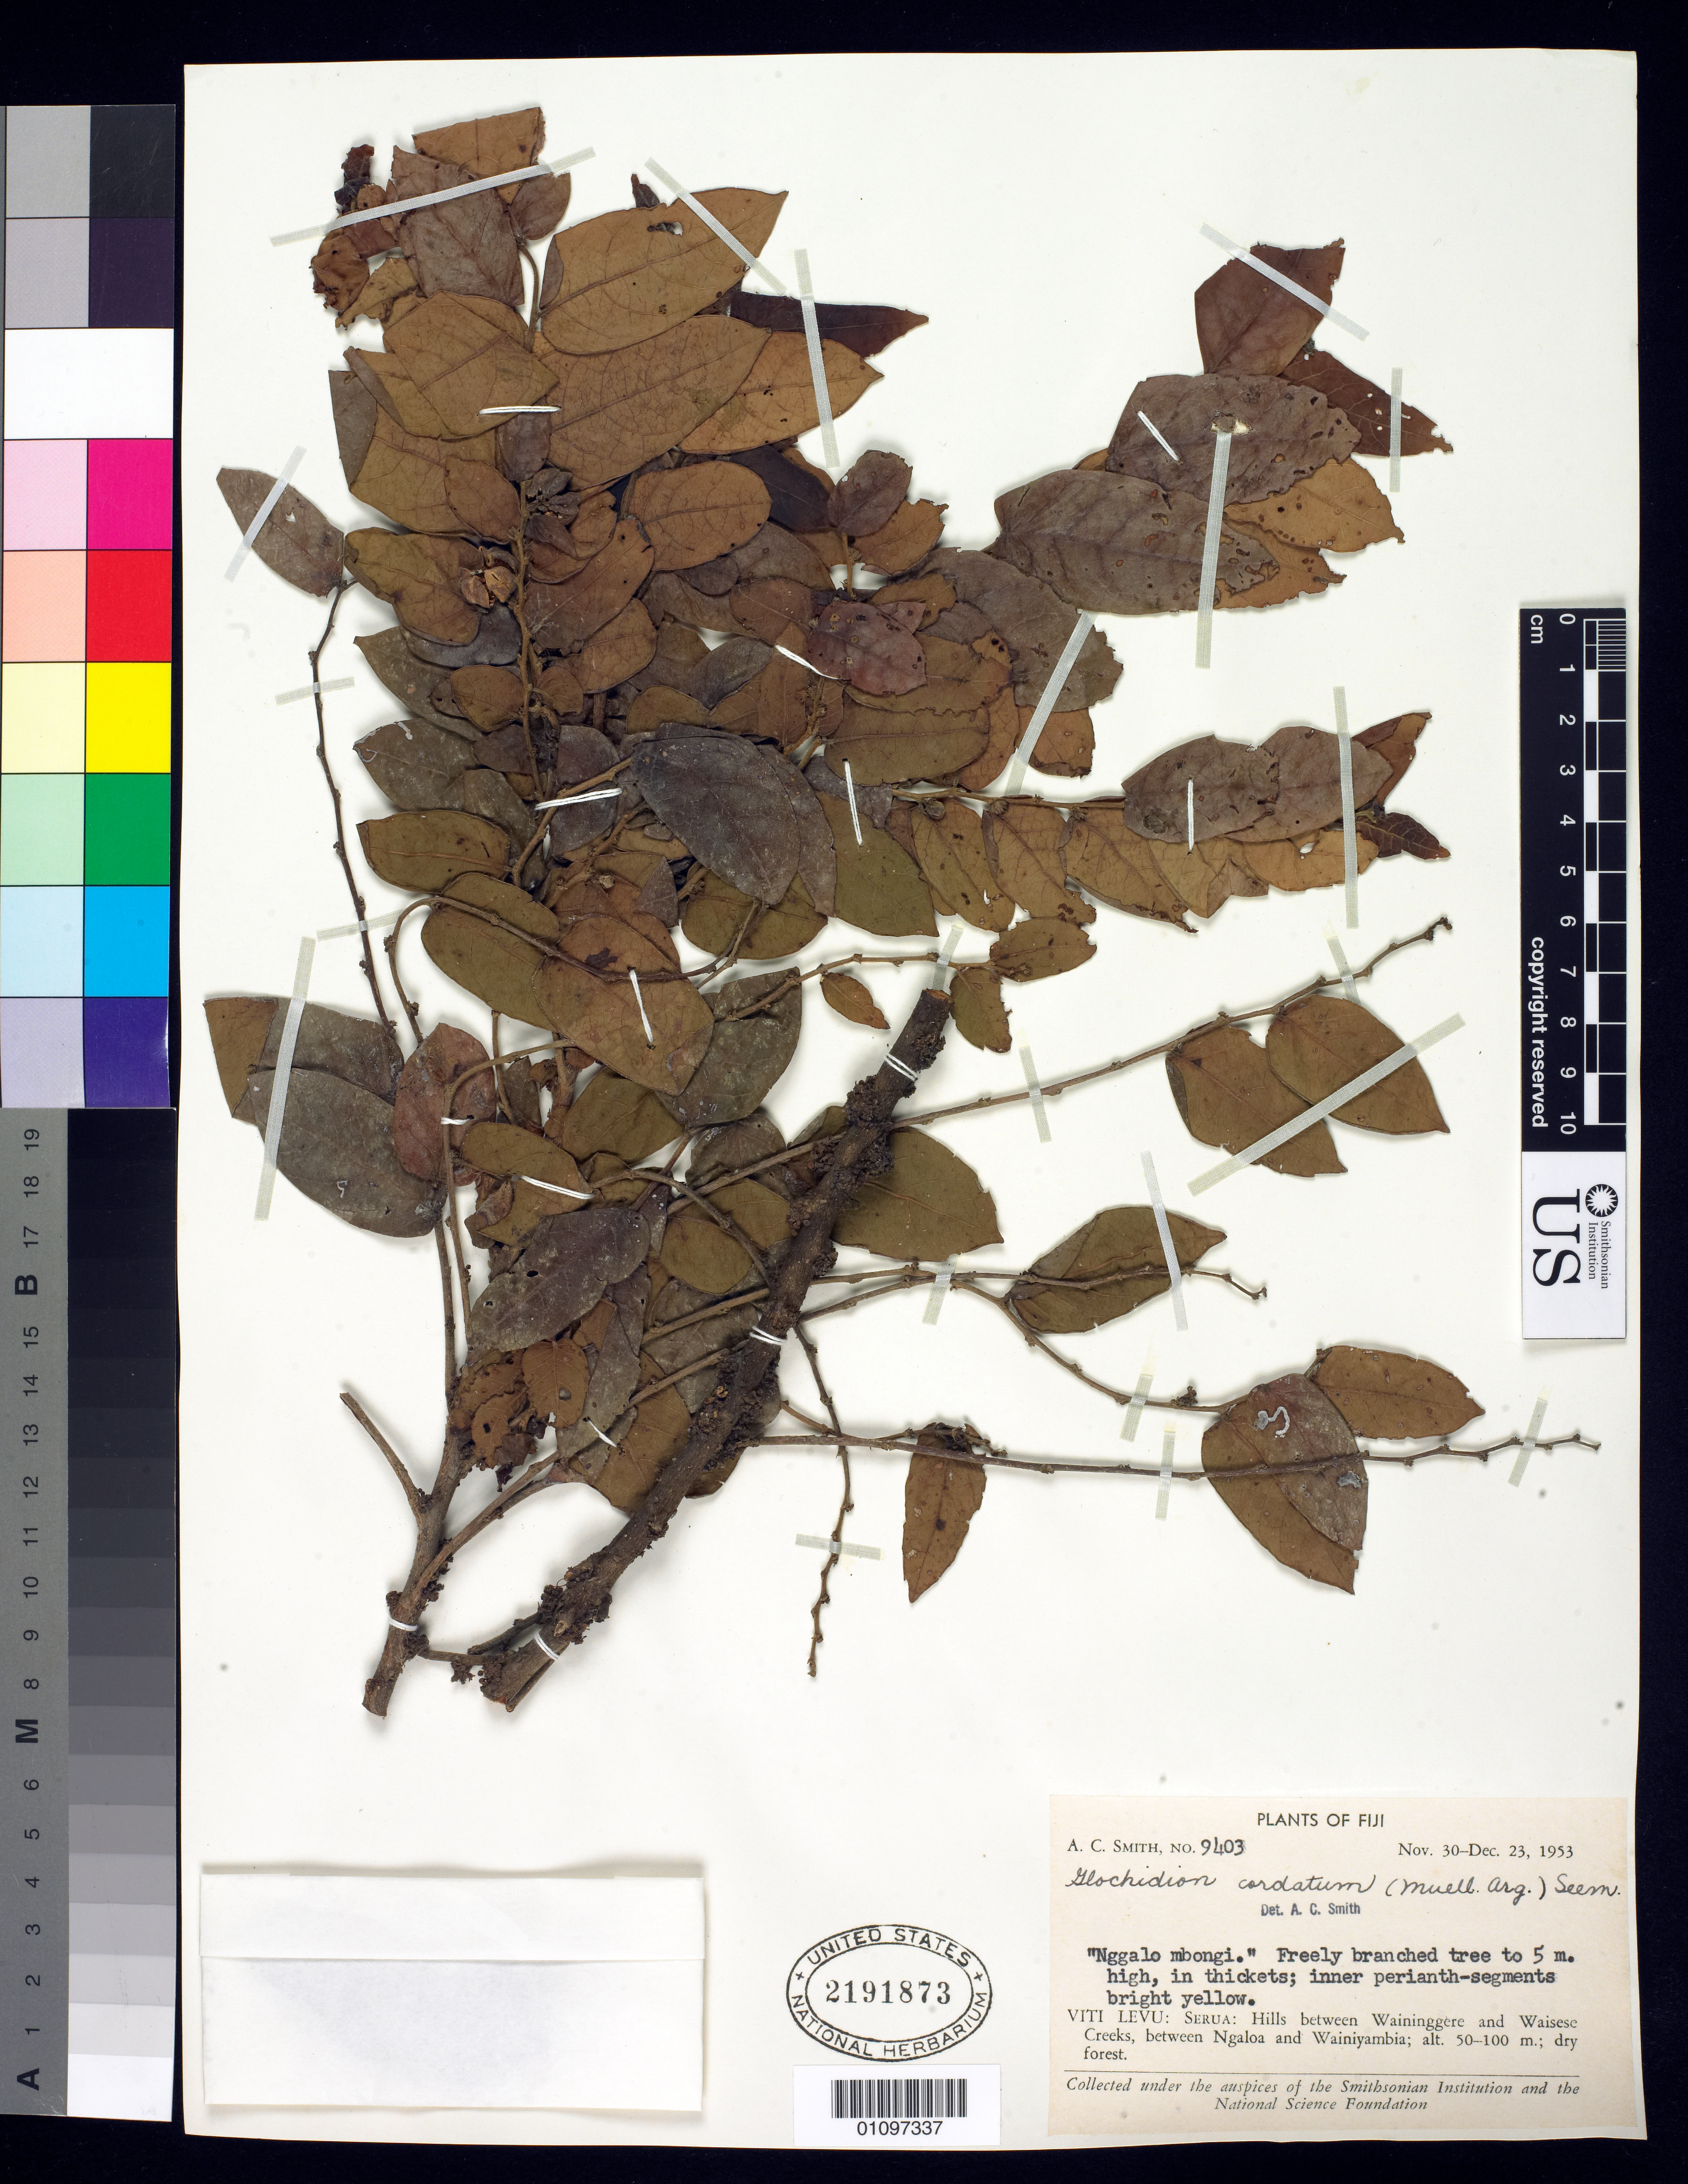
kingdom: Plantae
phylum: Tracheophyta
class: Magnoliopsida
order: Malpighiales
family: Phyllanthaceae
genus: Phyllanthus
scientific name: Phyllanthus cordatus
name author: (Seem. ex Müll. Arg.) Müll. Arg.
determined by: Wagner, W. L., (BOT), Smithsonian Institution - National Museum of Natural History (UNITED STATES)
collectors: A. C. Smith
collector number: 9403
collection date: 1953-11-30/1953-12-23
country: Fiji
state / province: Serua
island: Viti Levu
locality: Hills between waininggere and Waisese Creeks, between Ngaloa and Wainiyambia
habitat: thickets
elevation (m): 50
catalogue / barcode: US 2191873